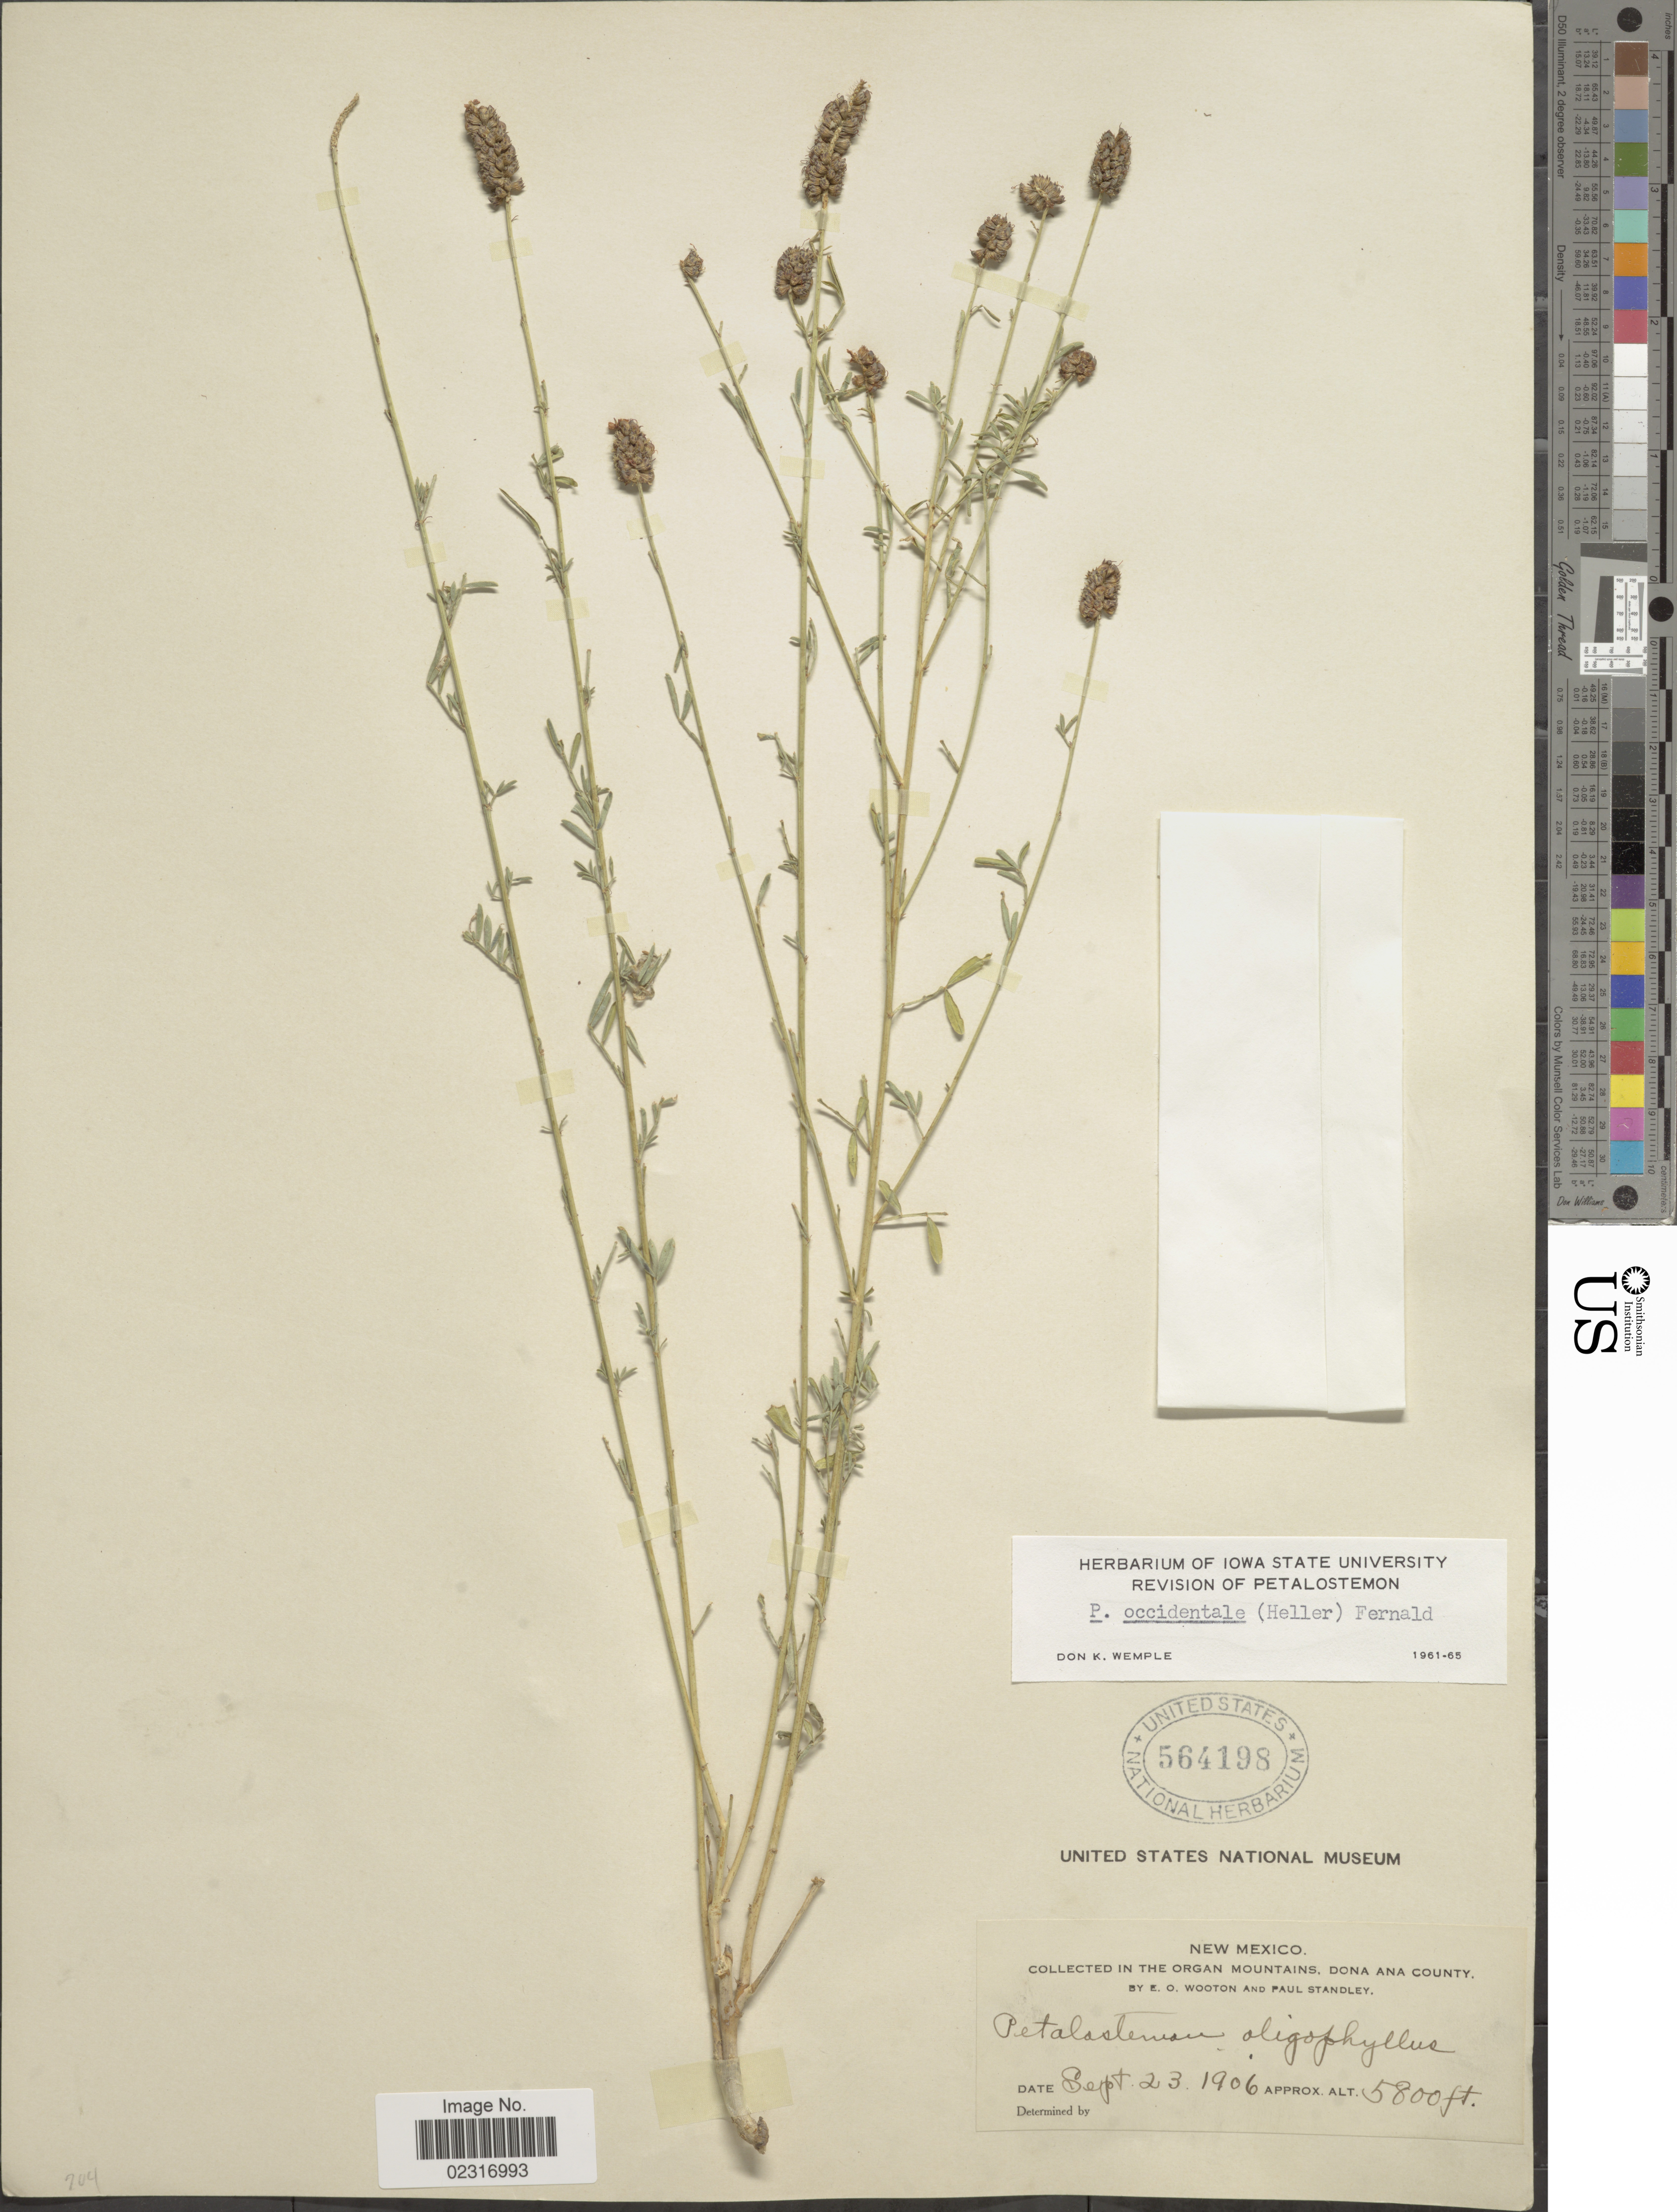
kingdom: Plantae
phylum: Tracheophyta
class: Magnoliopsida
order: Fabales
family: Fabaceae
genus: Dalea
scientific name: Dalea candida var. oligophylla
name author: (Torr) Shinners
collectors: E. O. Wooton & P. C. Standley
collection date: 1906-09-23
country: United States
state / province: New Mexico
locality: The Organ Mountains, Dona Ana County.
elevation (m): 1768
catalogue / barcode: US 564198